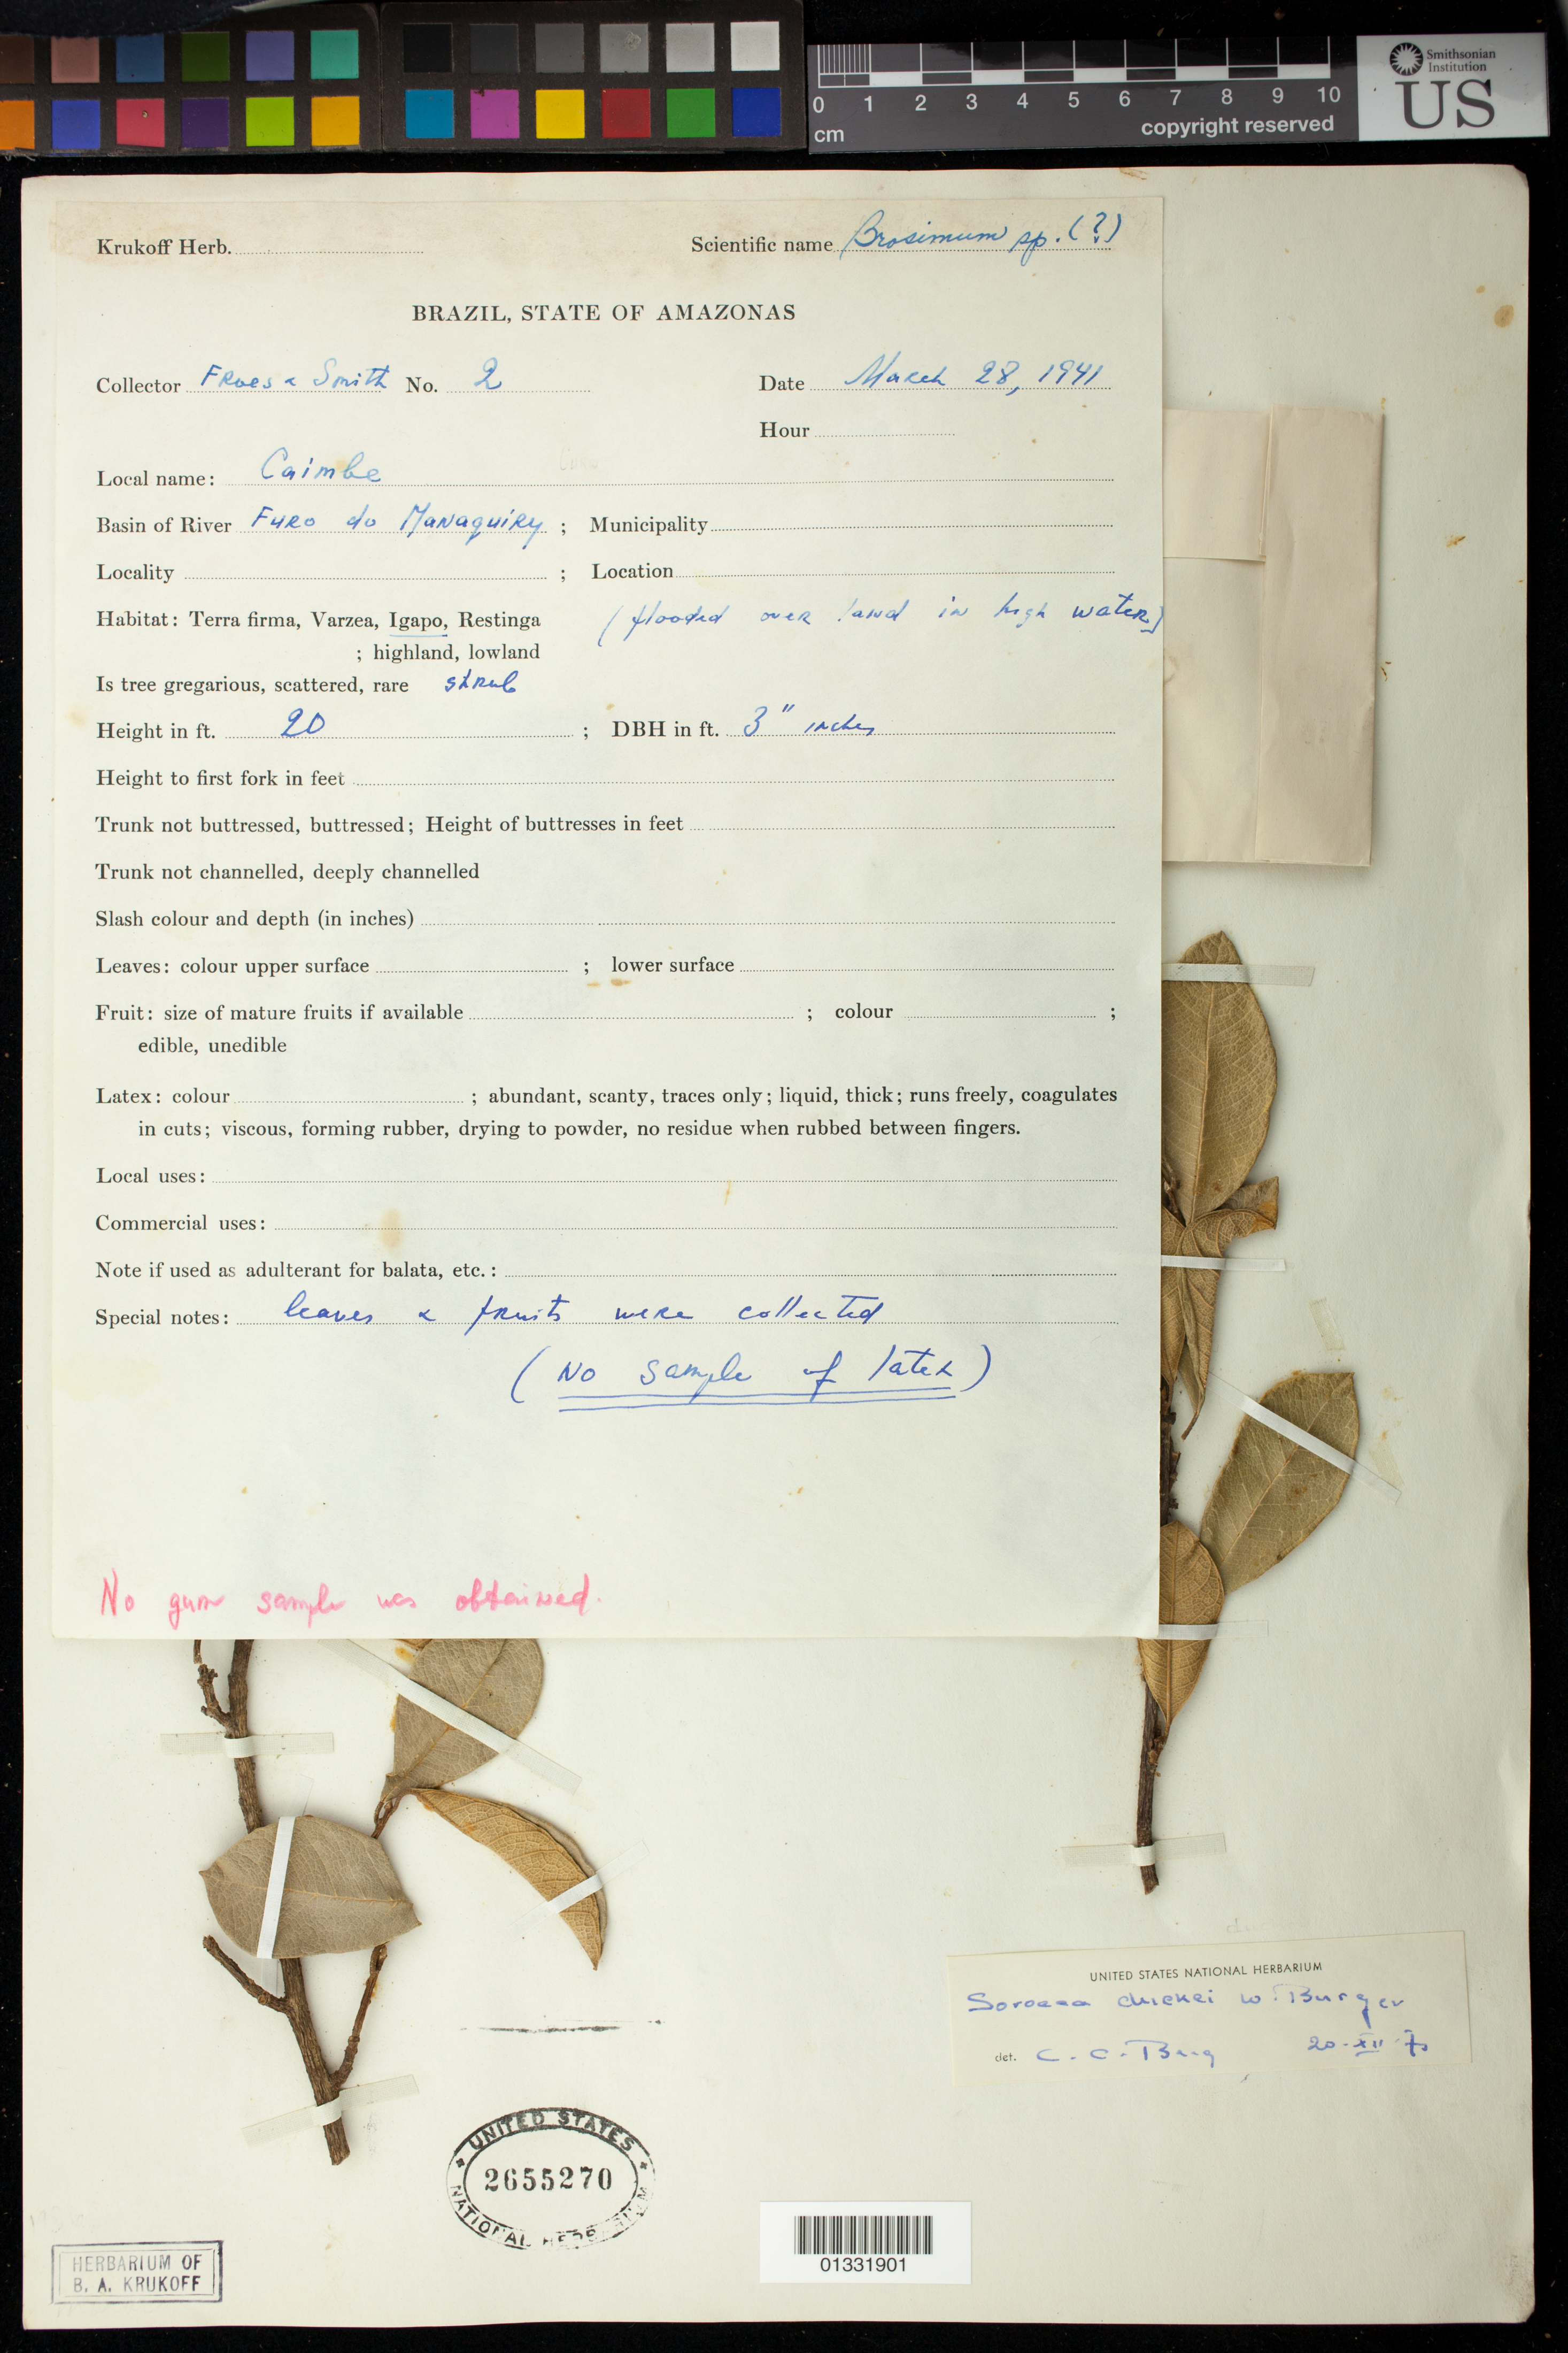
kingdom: Plantae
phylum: Tracheophyta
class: Magnoliopsida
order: Rosales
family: Moraceae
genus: Sorocea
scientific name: Sorocea duckei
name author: W.C. Burger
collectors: R. L. Fróes & -- Smith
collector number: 2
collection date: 1941-03-28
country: Brazil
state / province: Amazonas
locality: Rio Furo do Manaquiry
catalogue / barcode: US 2655270